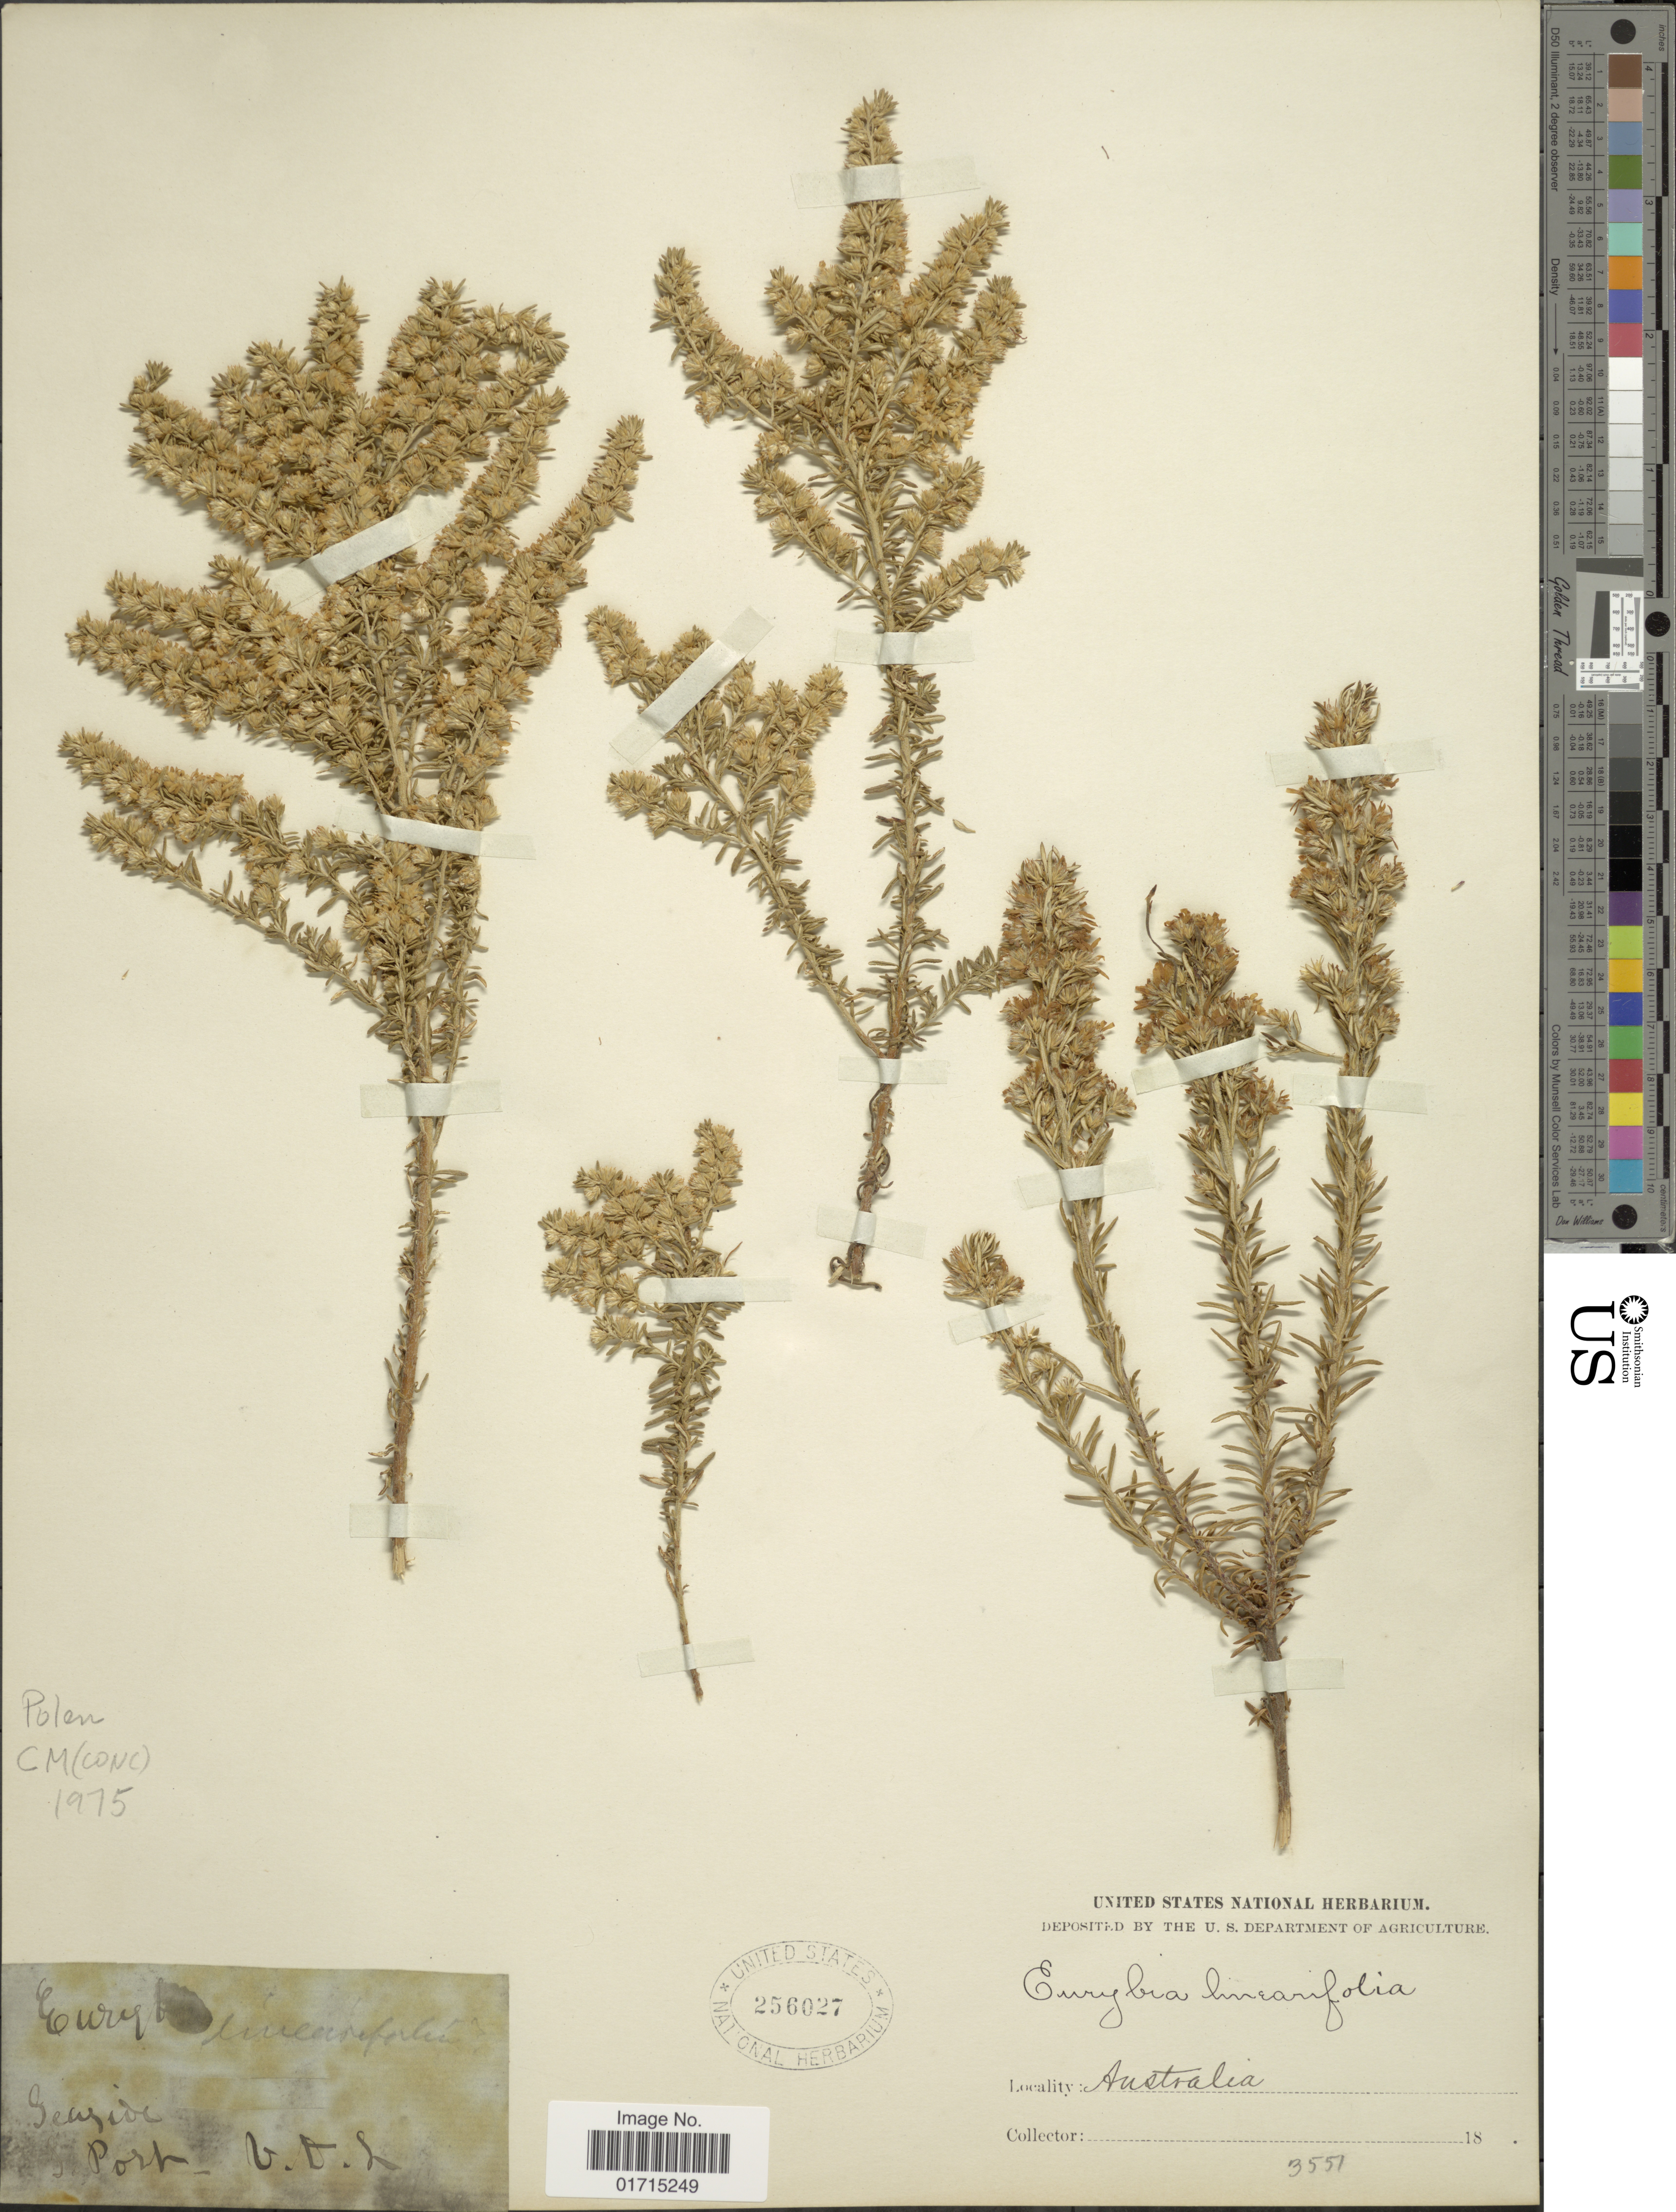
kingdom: Plantae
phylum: Tracheophyta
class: Magnoliopsida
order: Asterales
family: Asteraceae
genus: Olearia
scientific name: Olearia axillaris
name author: (DC.) F. Muell. ex Benth.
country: Australia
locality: Seaside Port. V. D. L.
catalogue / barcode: US 256027